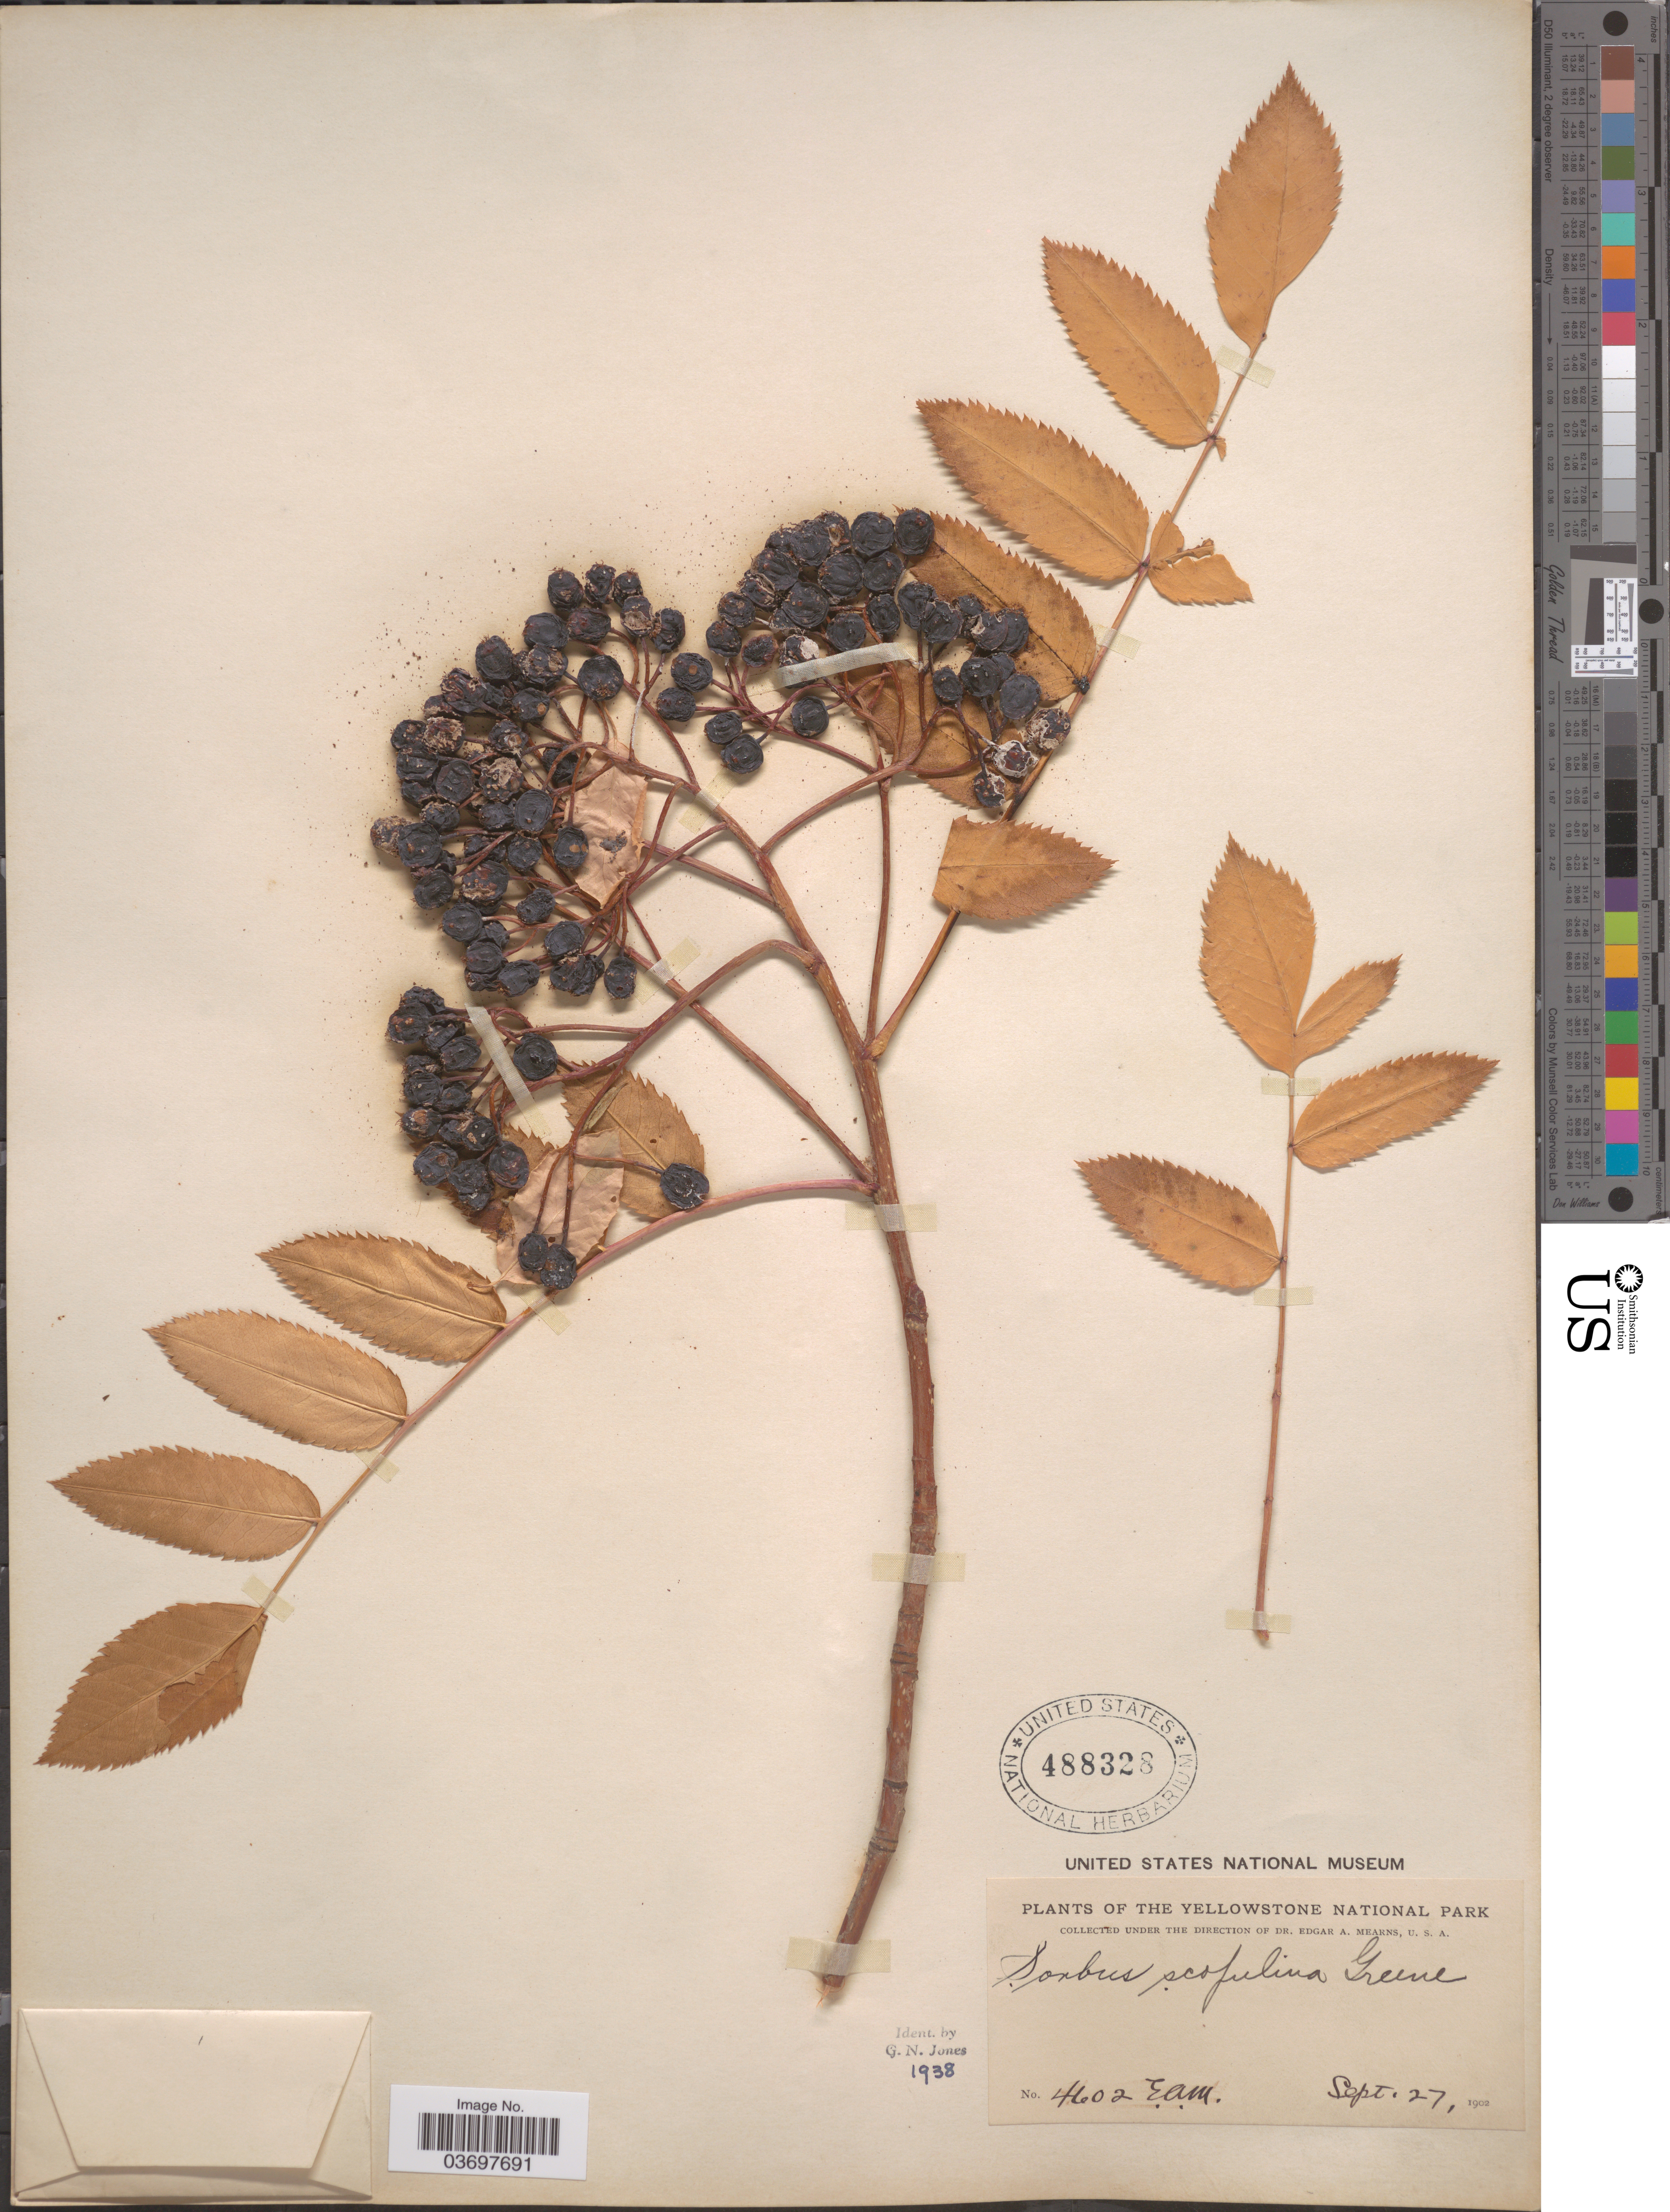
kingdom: Plantae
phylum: Tracheophyta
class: Magnoliopsida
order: Rosales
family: Rosaceae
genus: Sorbus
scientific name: Sorbus scopulina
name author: Greene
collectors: E. A. Mearns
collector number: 4602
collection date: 1902-09-27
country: United States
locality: The Yellowstone National Park.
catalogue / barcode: US 488328